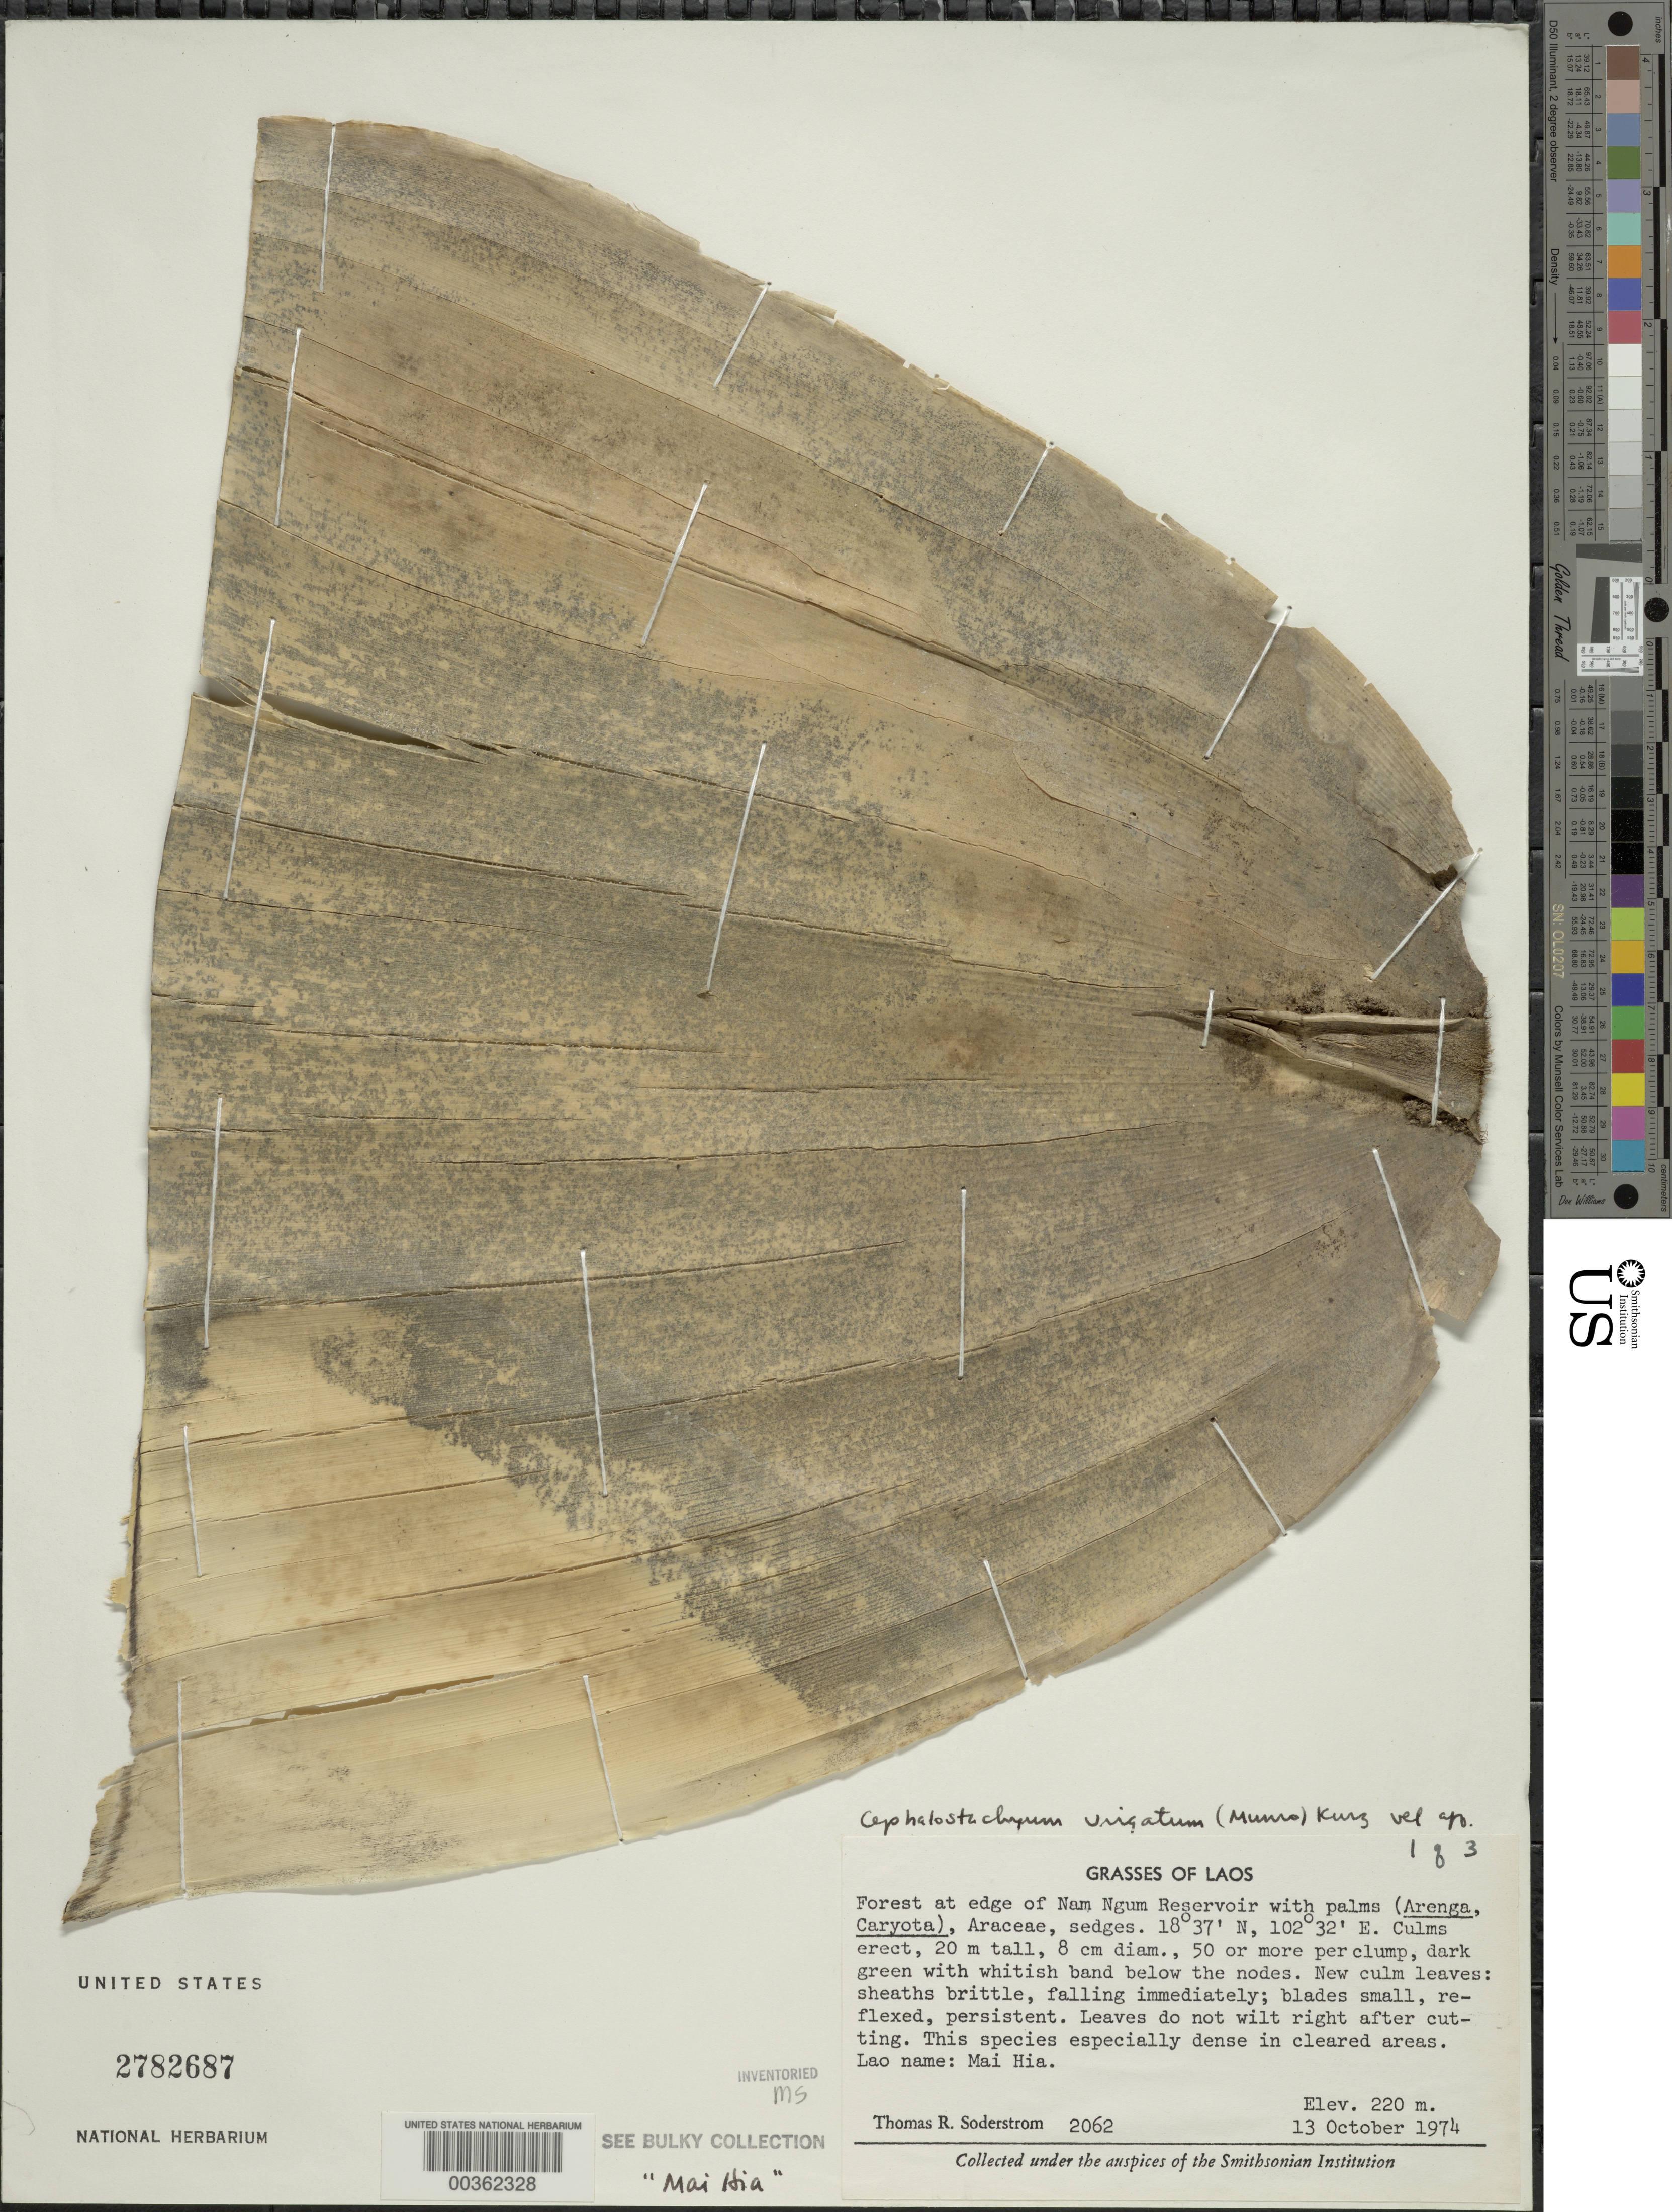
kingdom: Plantae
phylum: Tracheophyta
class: Liliopsida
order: Poales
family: Poaceae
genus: Cephalostachyum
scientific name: Cephalostachyum virgatum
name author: (Munro) Kurz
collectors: T. R. Soderstrom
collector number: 2062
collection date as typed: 13 Oct 1974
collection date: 1974-10-13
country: Laos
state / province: Viangchan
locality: Nam Ngum Reservoir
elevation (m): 220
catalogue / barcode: US 2782687